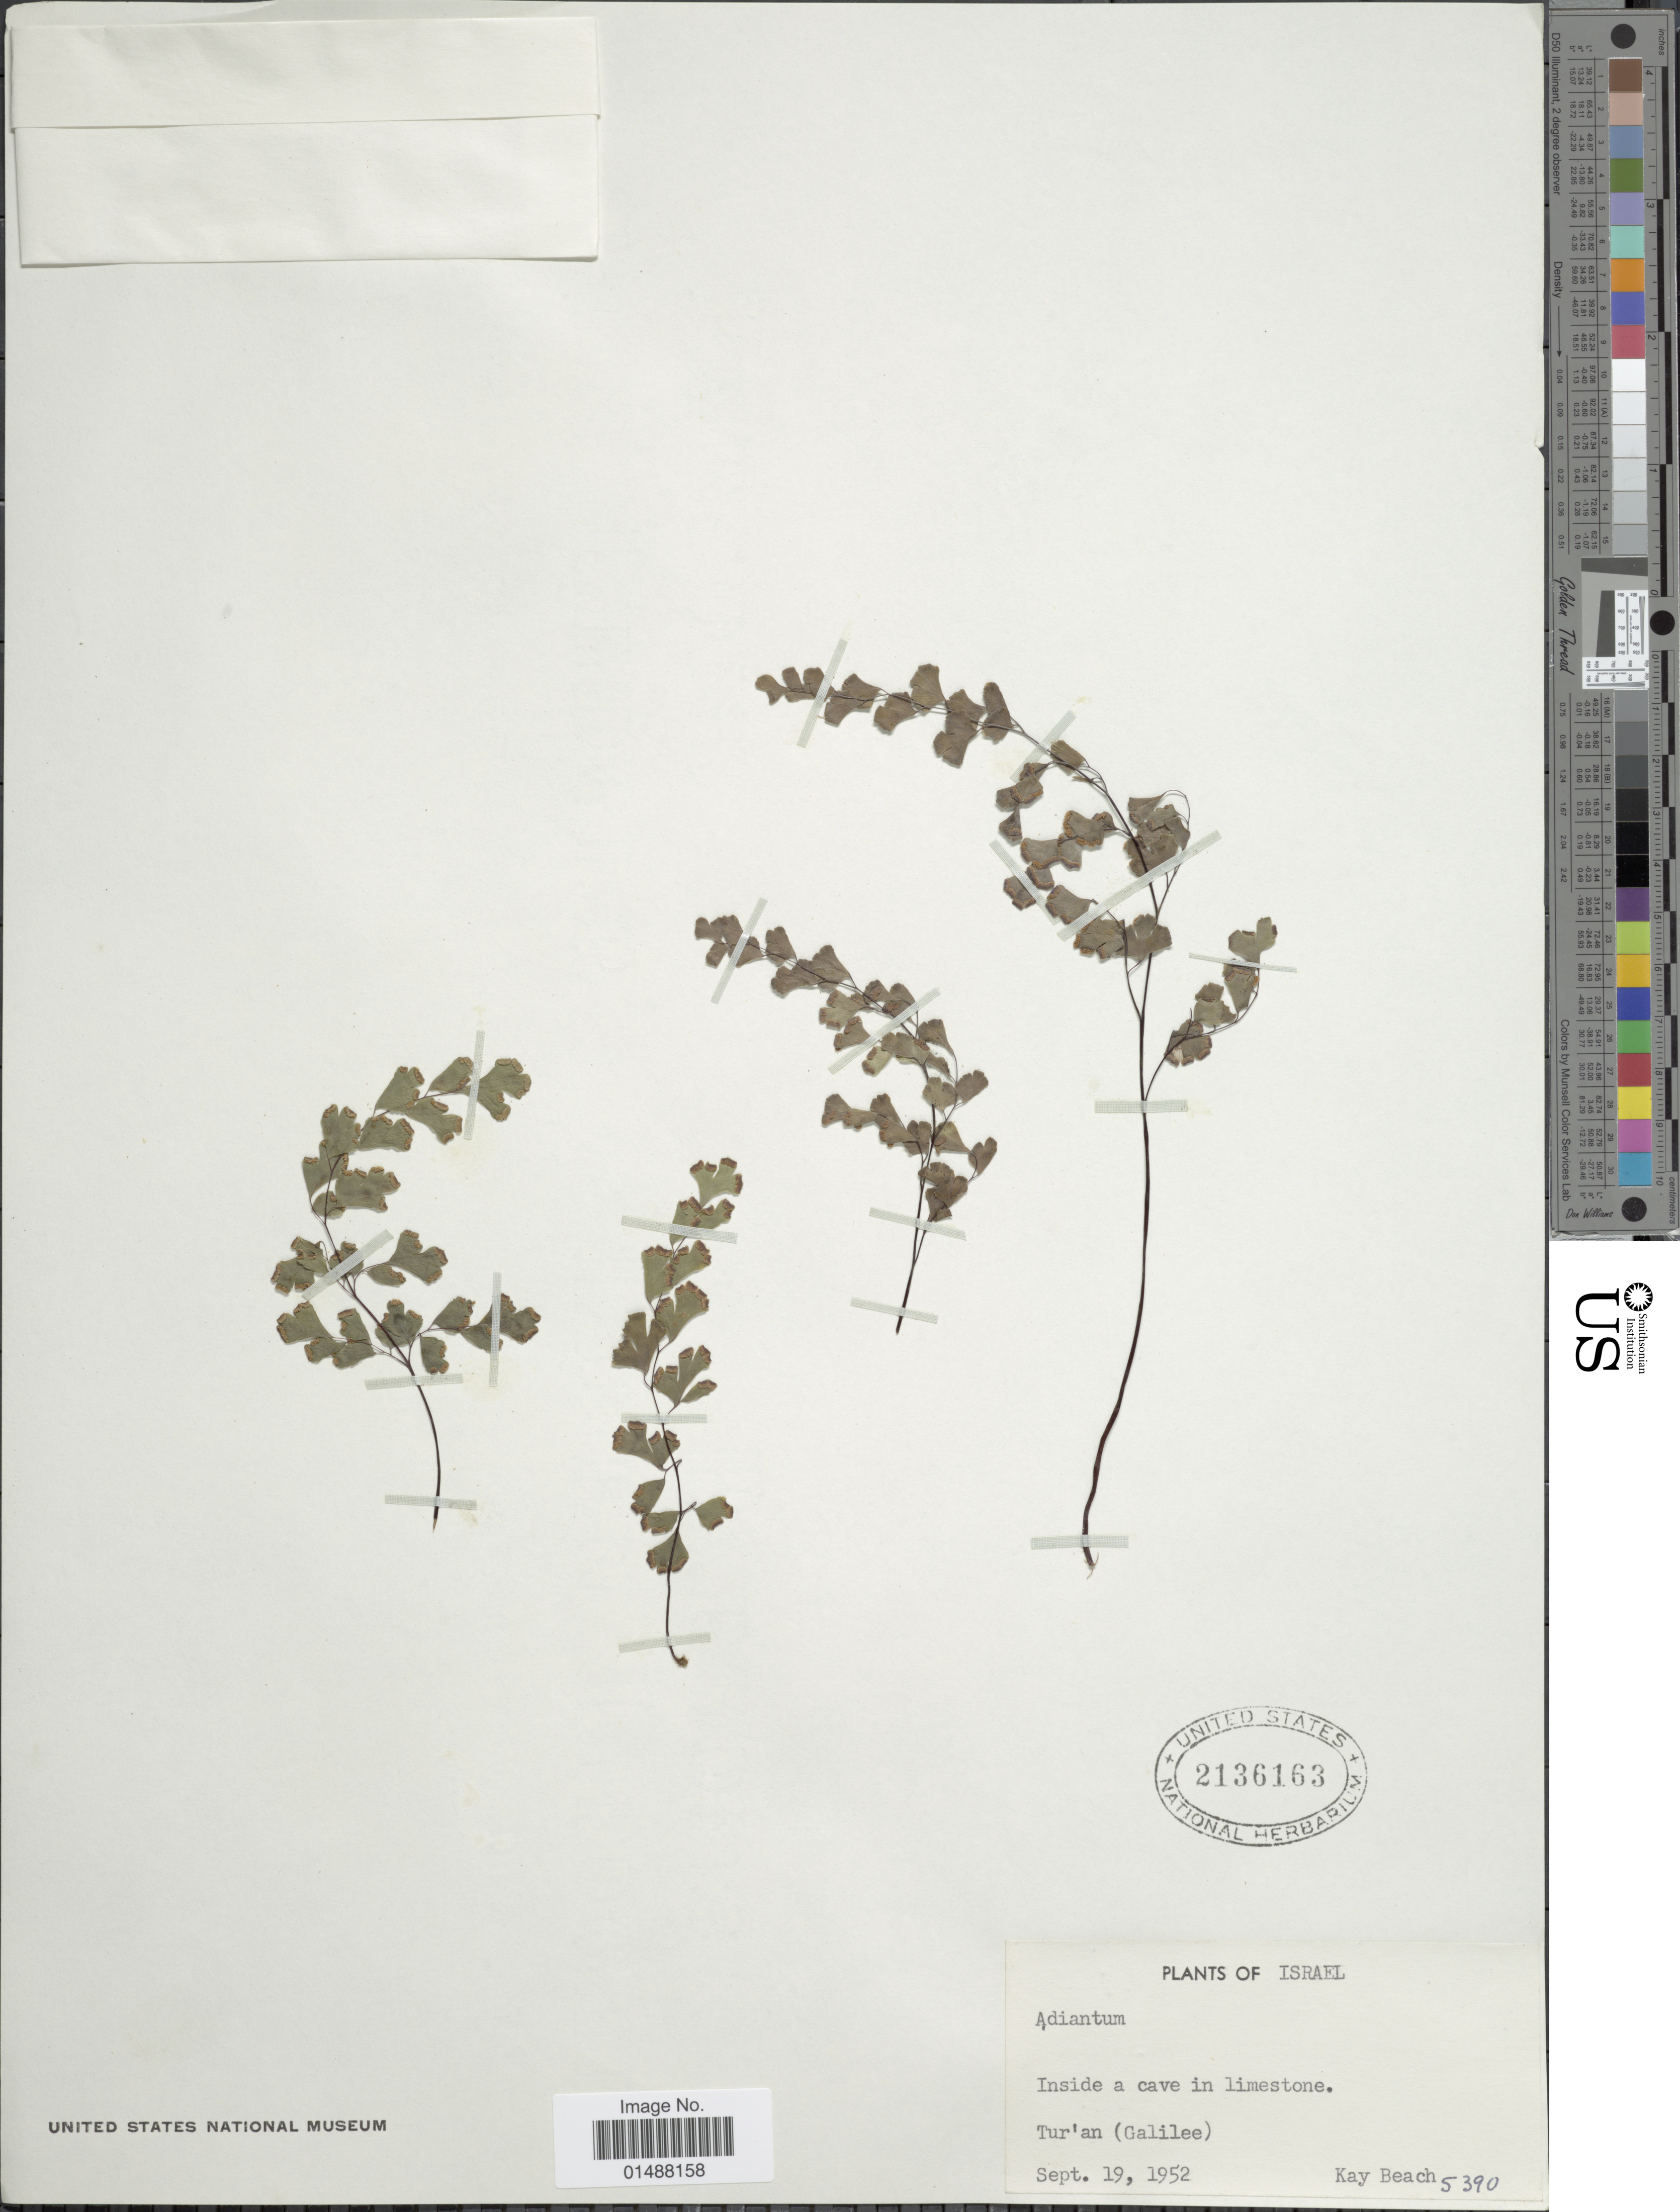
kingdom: Plantae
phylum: Tracheophyta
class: Polypodiopsida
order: Polypodiales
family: Pteridaceae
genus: Adiantum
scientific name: Adiantum capillus-veneris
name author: L.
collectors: K. H. Beach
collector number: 5390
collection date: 1952-09-19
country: Israel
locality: Tur'an (Galilee)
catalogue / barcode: US 2136163